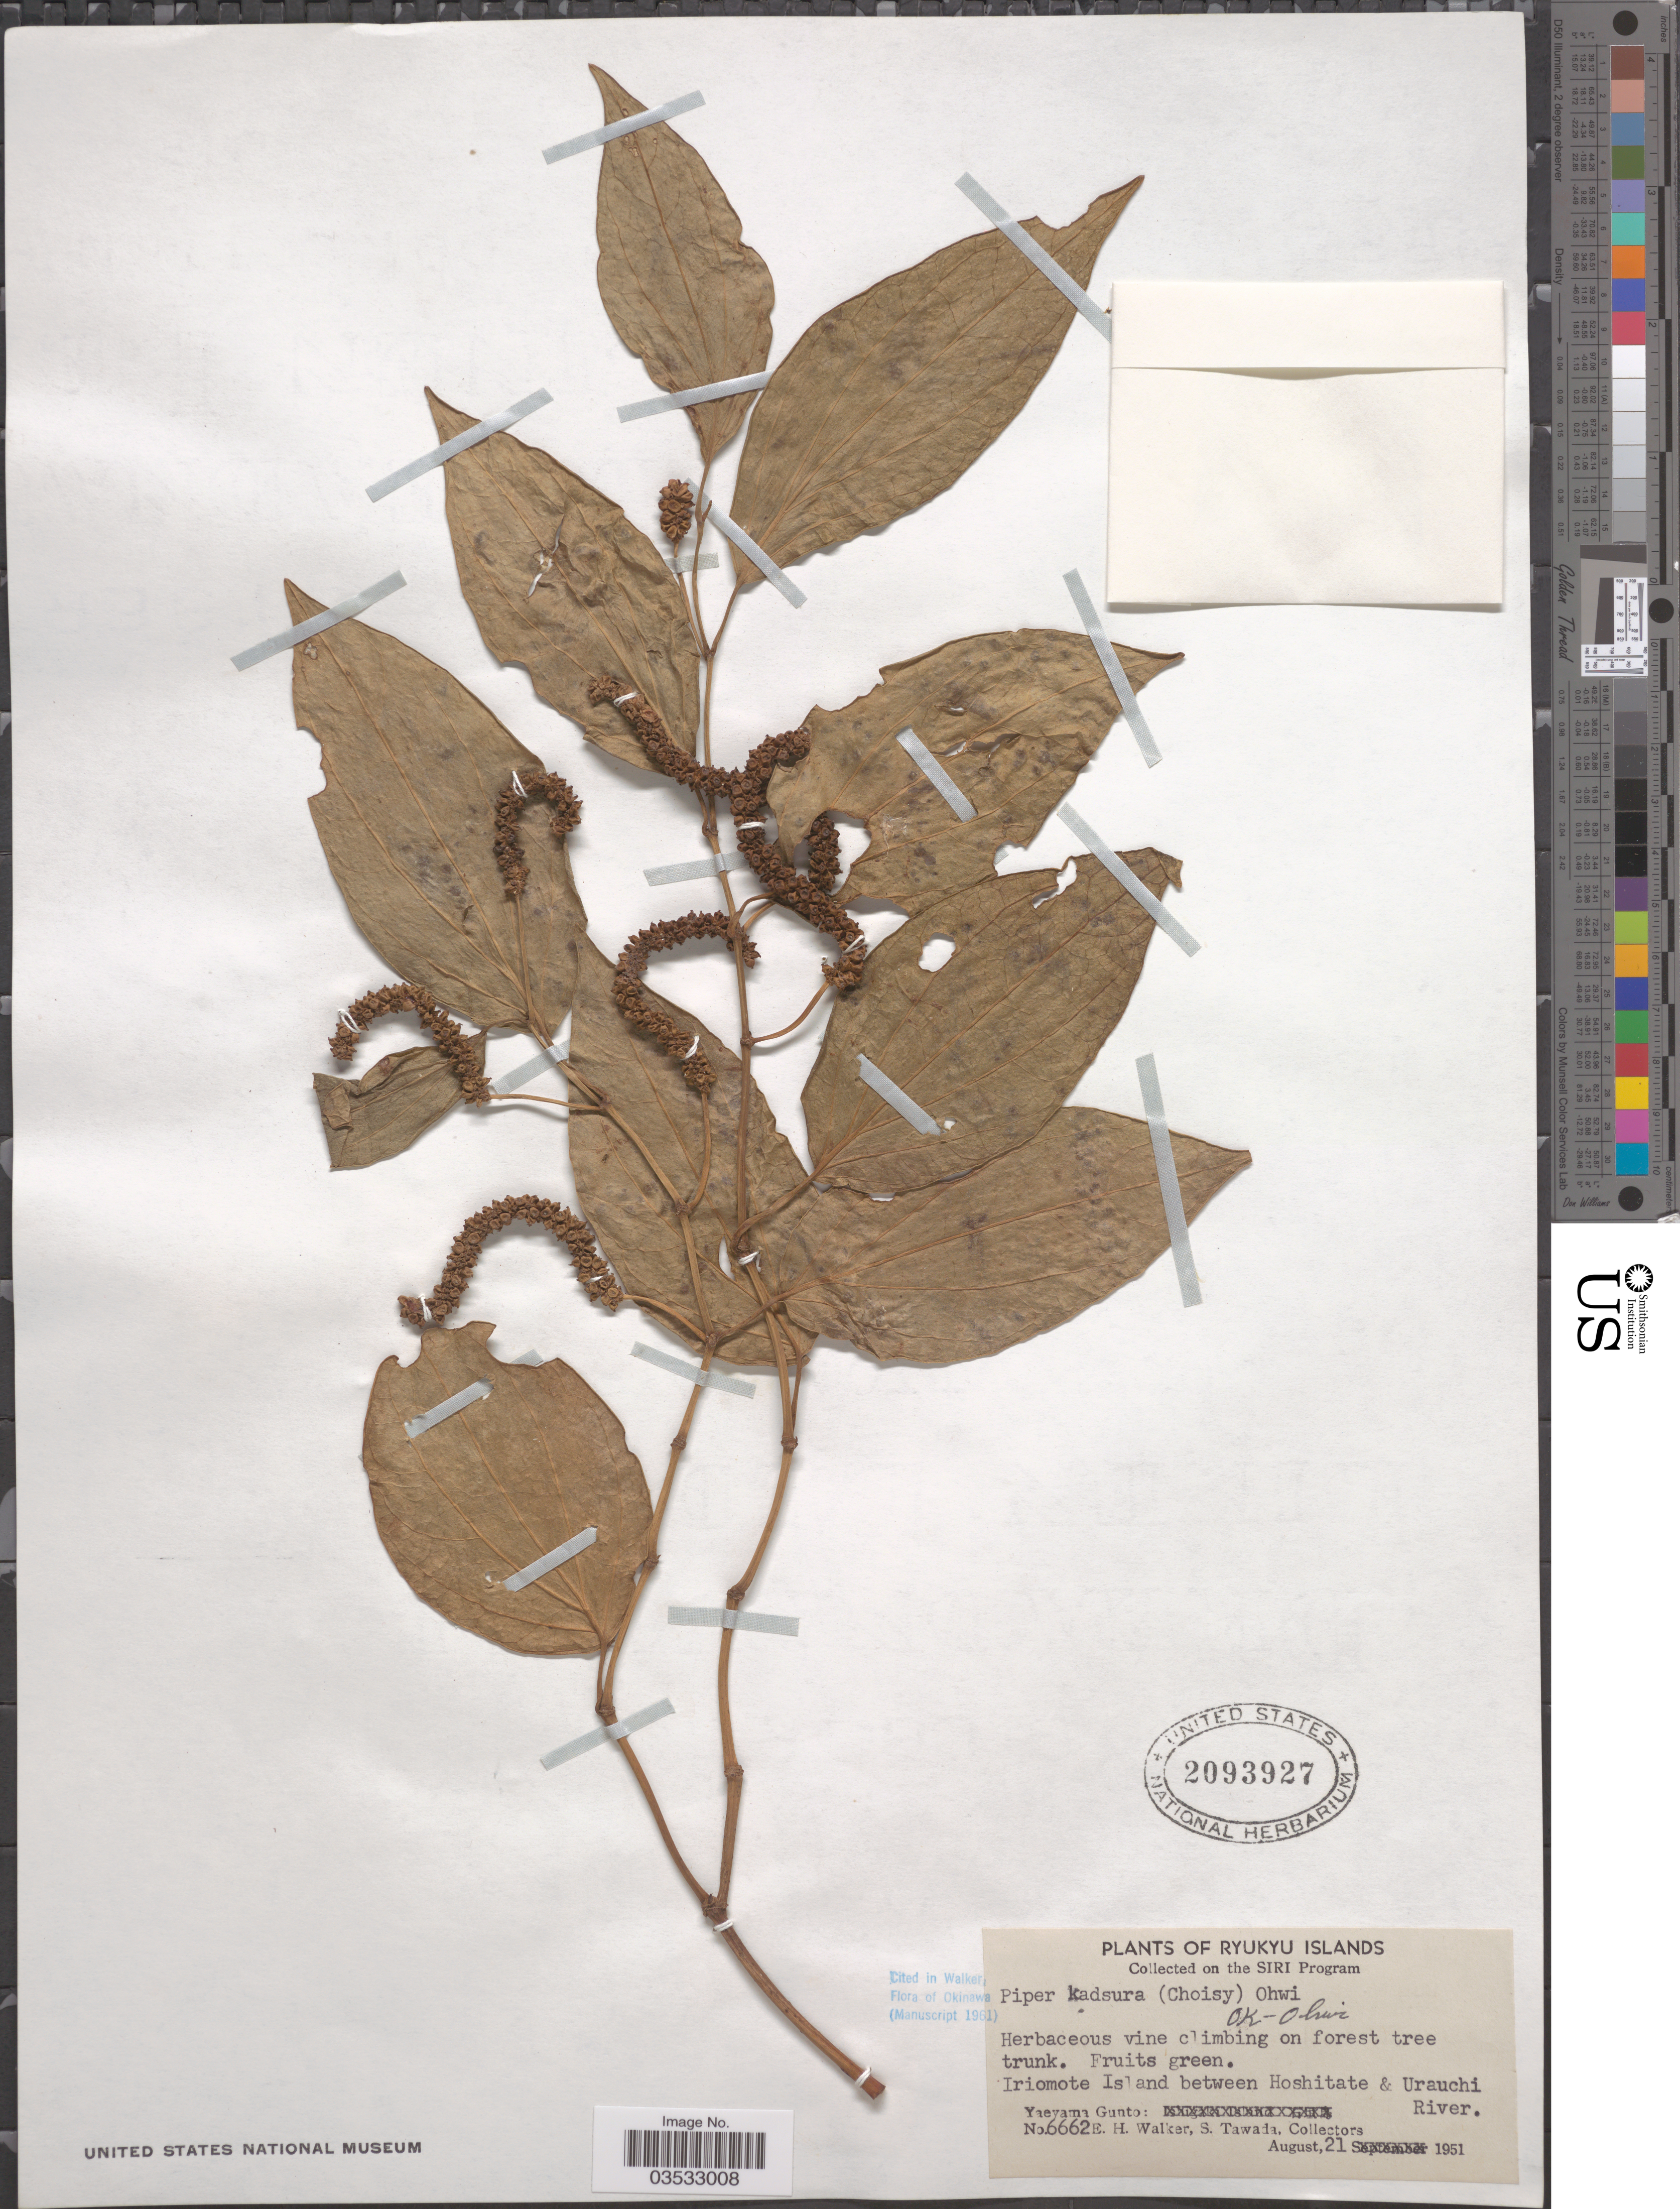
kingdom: Plantae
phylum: Tracheophyta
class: Magnoliopsida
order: Piperales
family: Piperaceae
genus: Piper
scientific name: Piper kadsura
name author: (Choisy) Ohwi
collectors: E. H. Walker & S. Tawada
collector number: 6662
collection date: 1951-08-21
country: Japan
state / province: Okinawa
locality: Ryukyu Islands. Iriomote Islands between Hoshitate & Urauchi River. Yaeyama Gunto.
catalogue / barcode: US 2093927